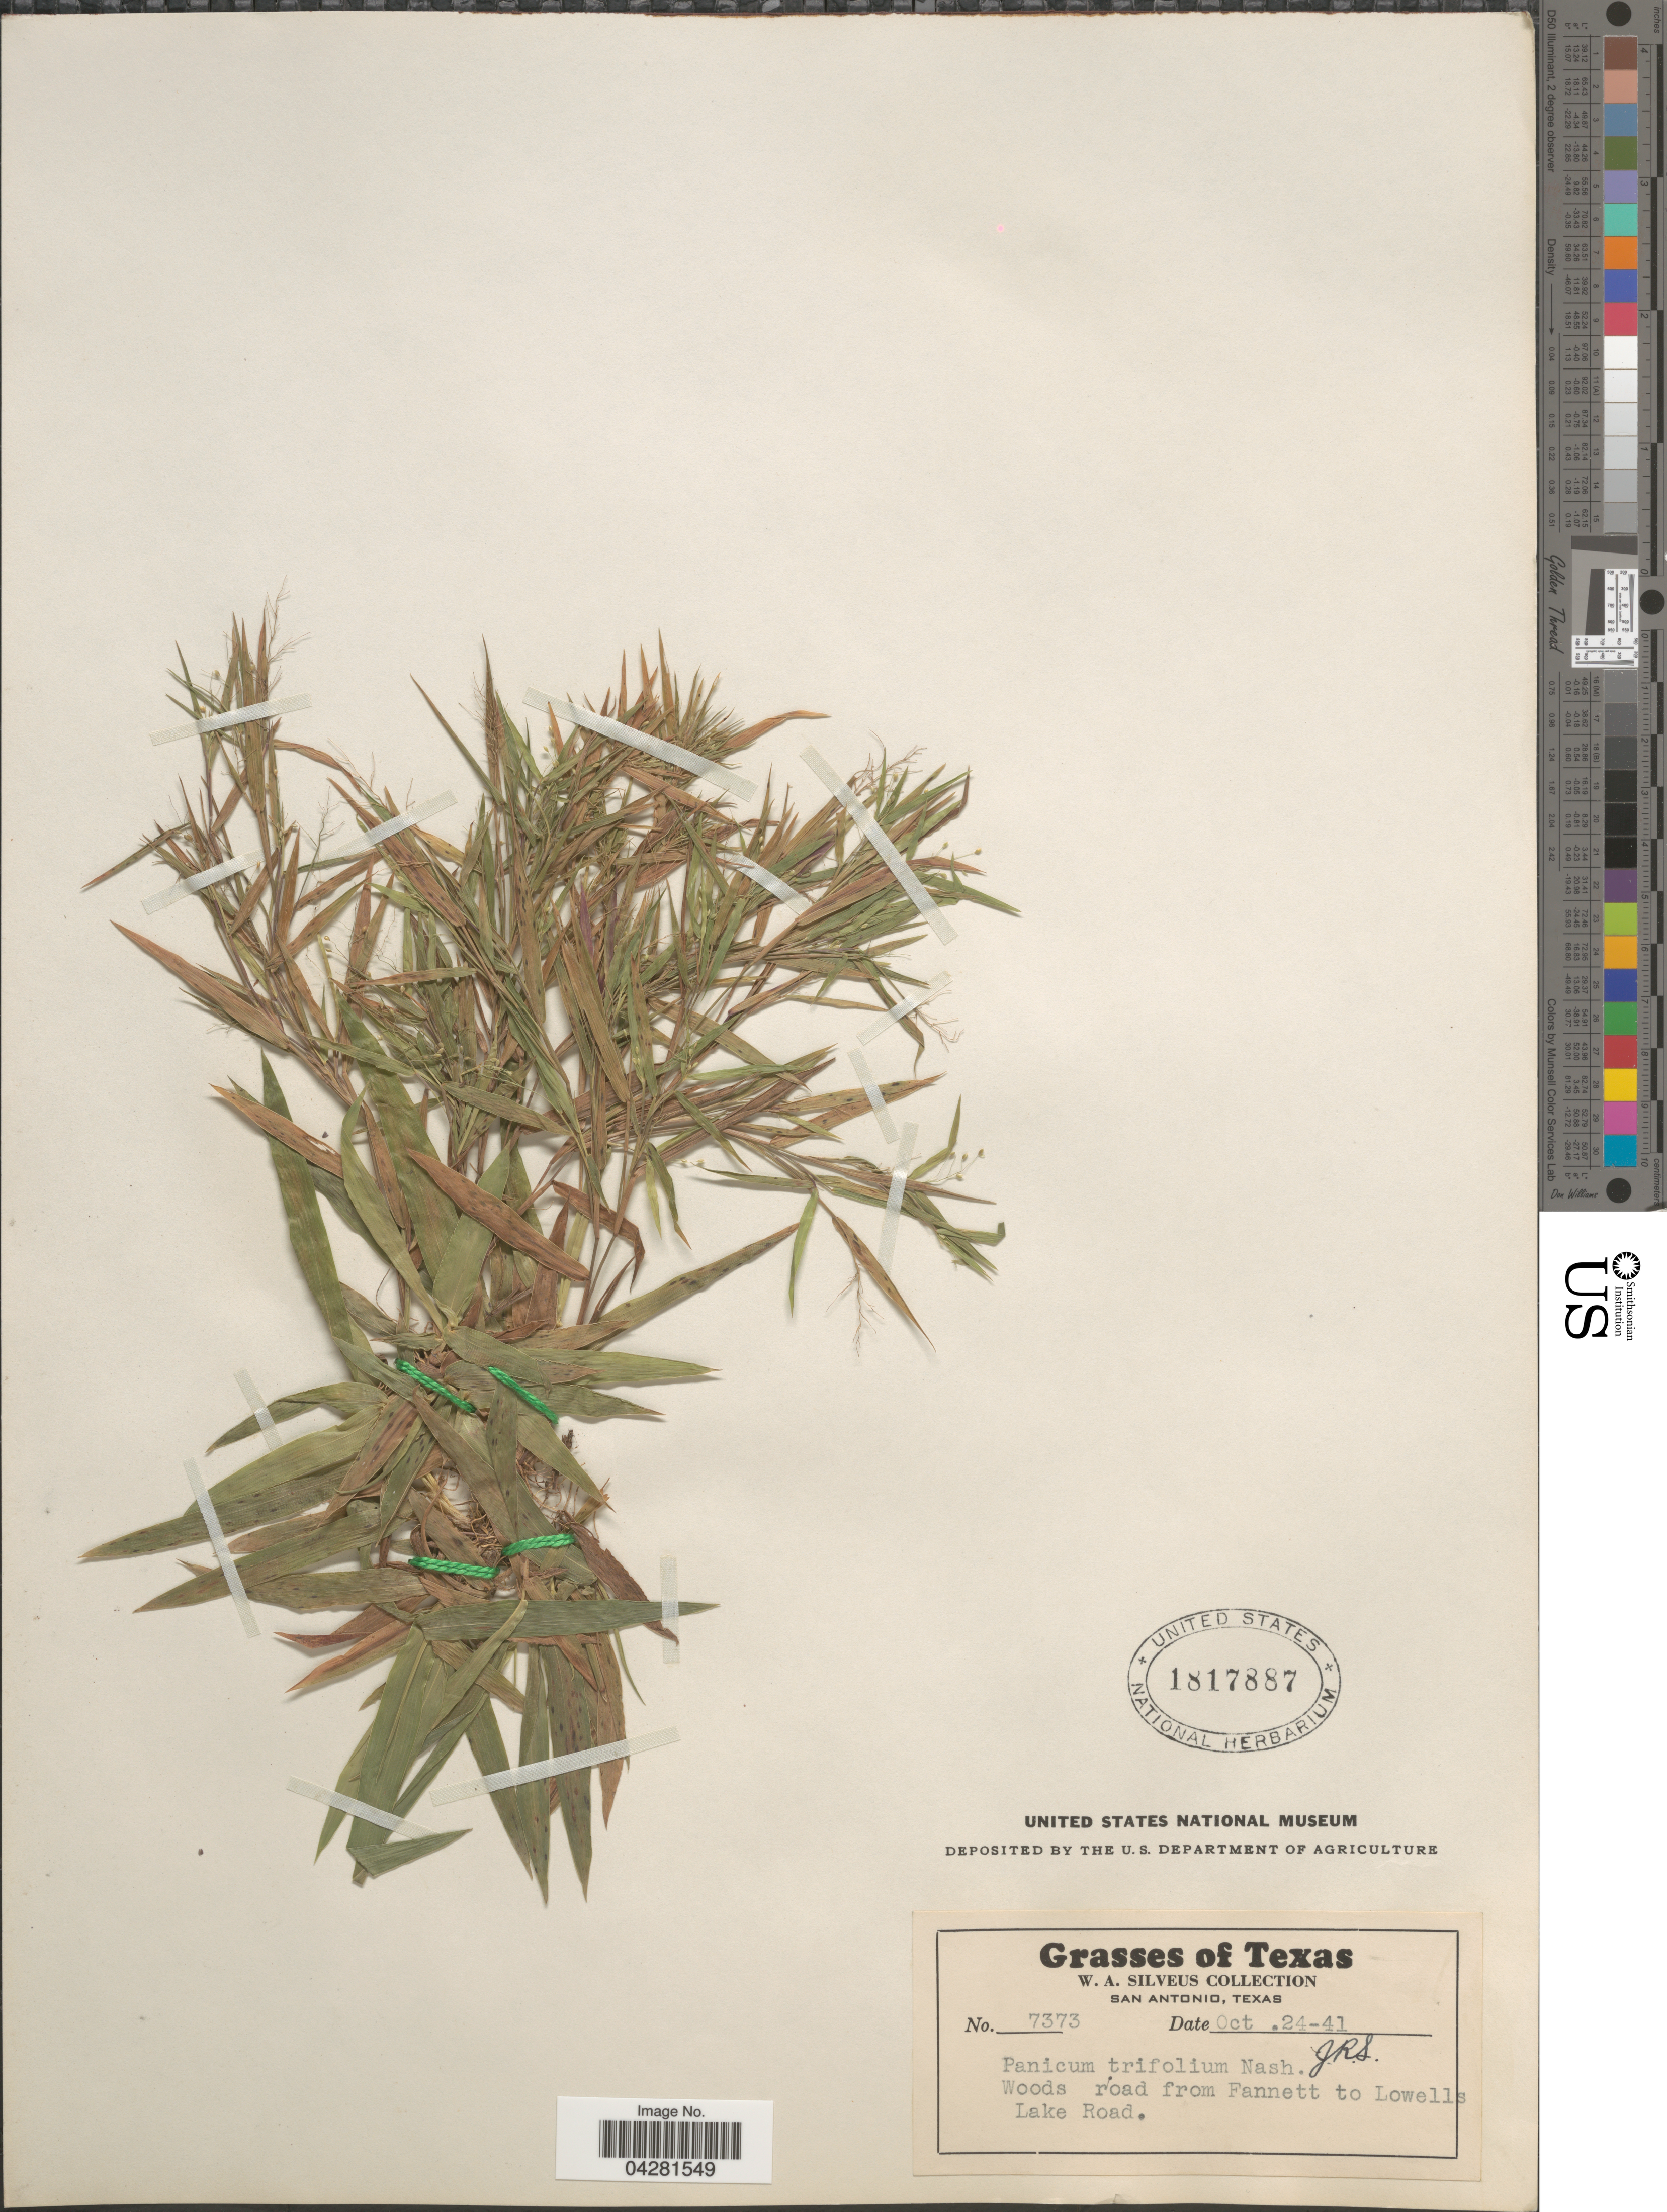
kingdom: Plantae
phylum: Tracheophyta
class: Liliopsida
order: Poales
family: Poaceae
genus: Dichanthelium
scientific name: Dichanthelium dichotomum var. unciphyllum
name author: (Trin.) Davidse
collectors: W. Silveus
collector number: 7373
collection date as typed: Transcribed d/m/y: 24/10/41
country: United States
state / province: Texas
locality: Woods road from Fannett to Lowells Lake Road.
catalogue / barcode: US 1817887